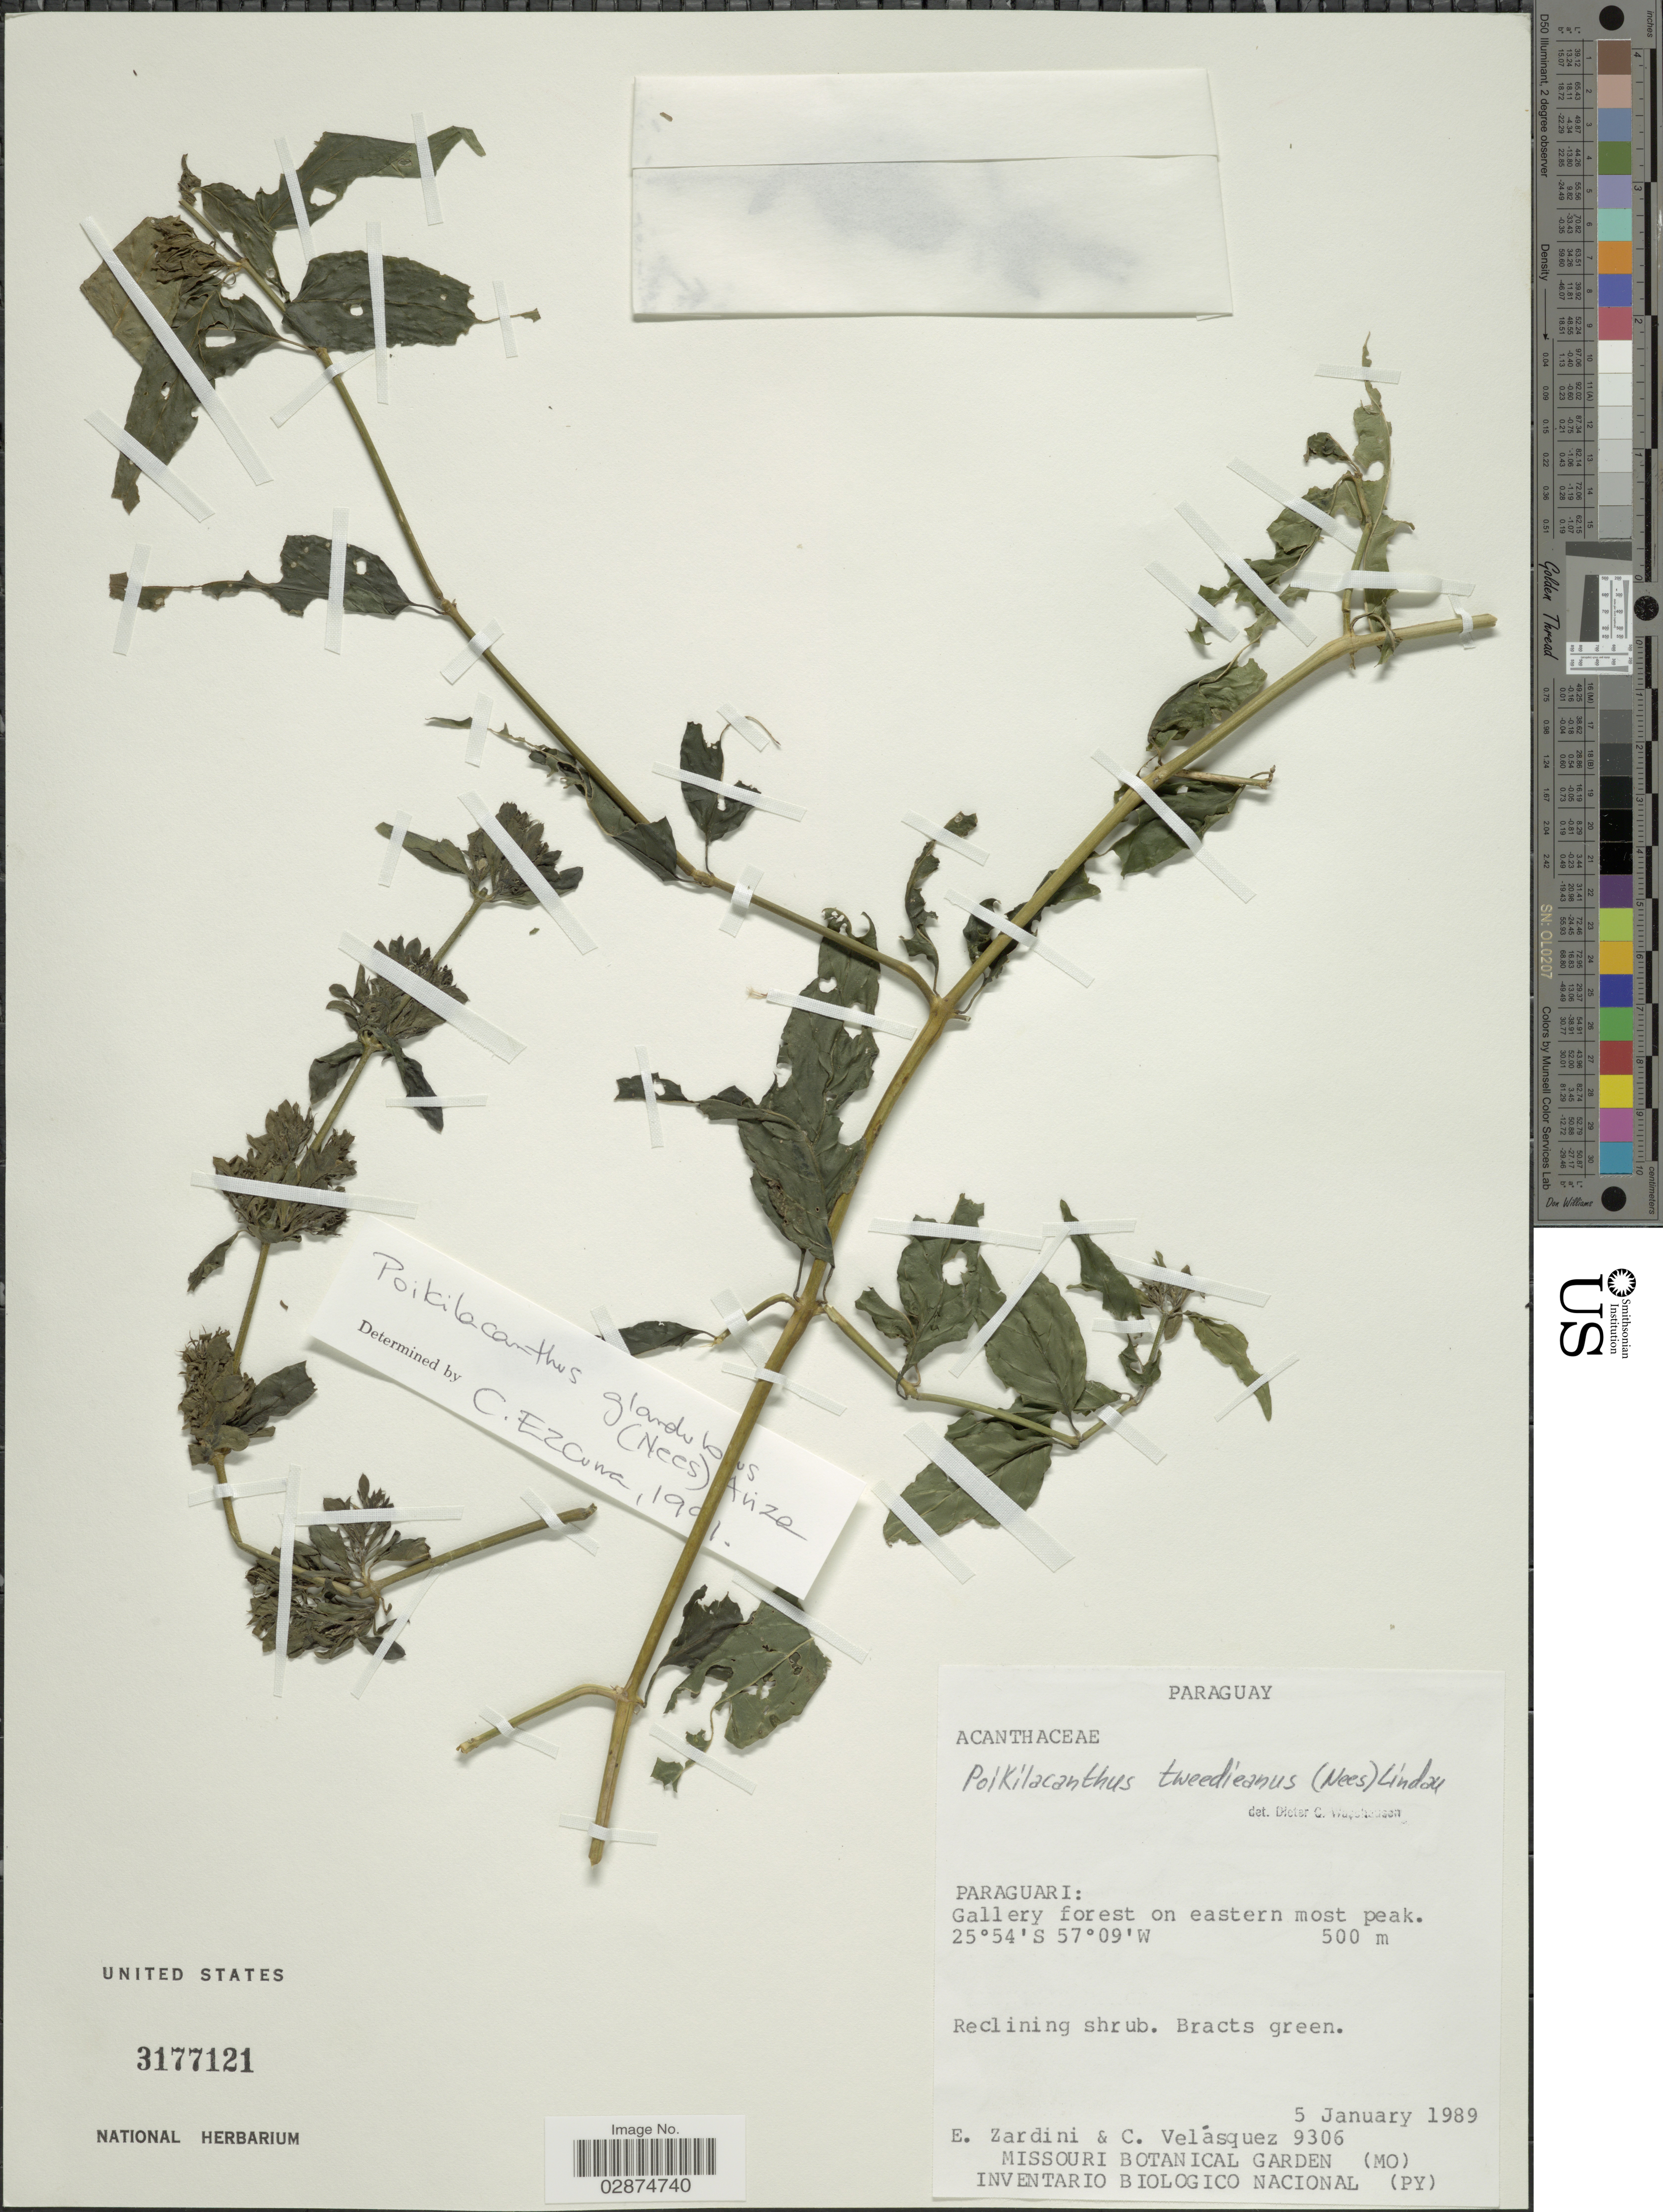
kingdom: Plantae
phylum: Tracheophyta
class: Magnoliopsida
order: Lamiales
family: Acanthaceae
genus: Poikilacanthus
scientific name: Poikilacanthus glandulosus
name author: (Nees) Ariza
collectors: E. Zardini & C. Velásquez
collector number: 9306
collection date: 1989-01-05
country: Paraguay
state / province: Paraguari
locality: Gallery forest on eastern most peak.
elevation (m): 500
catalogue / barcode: US 3177121